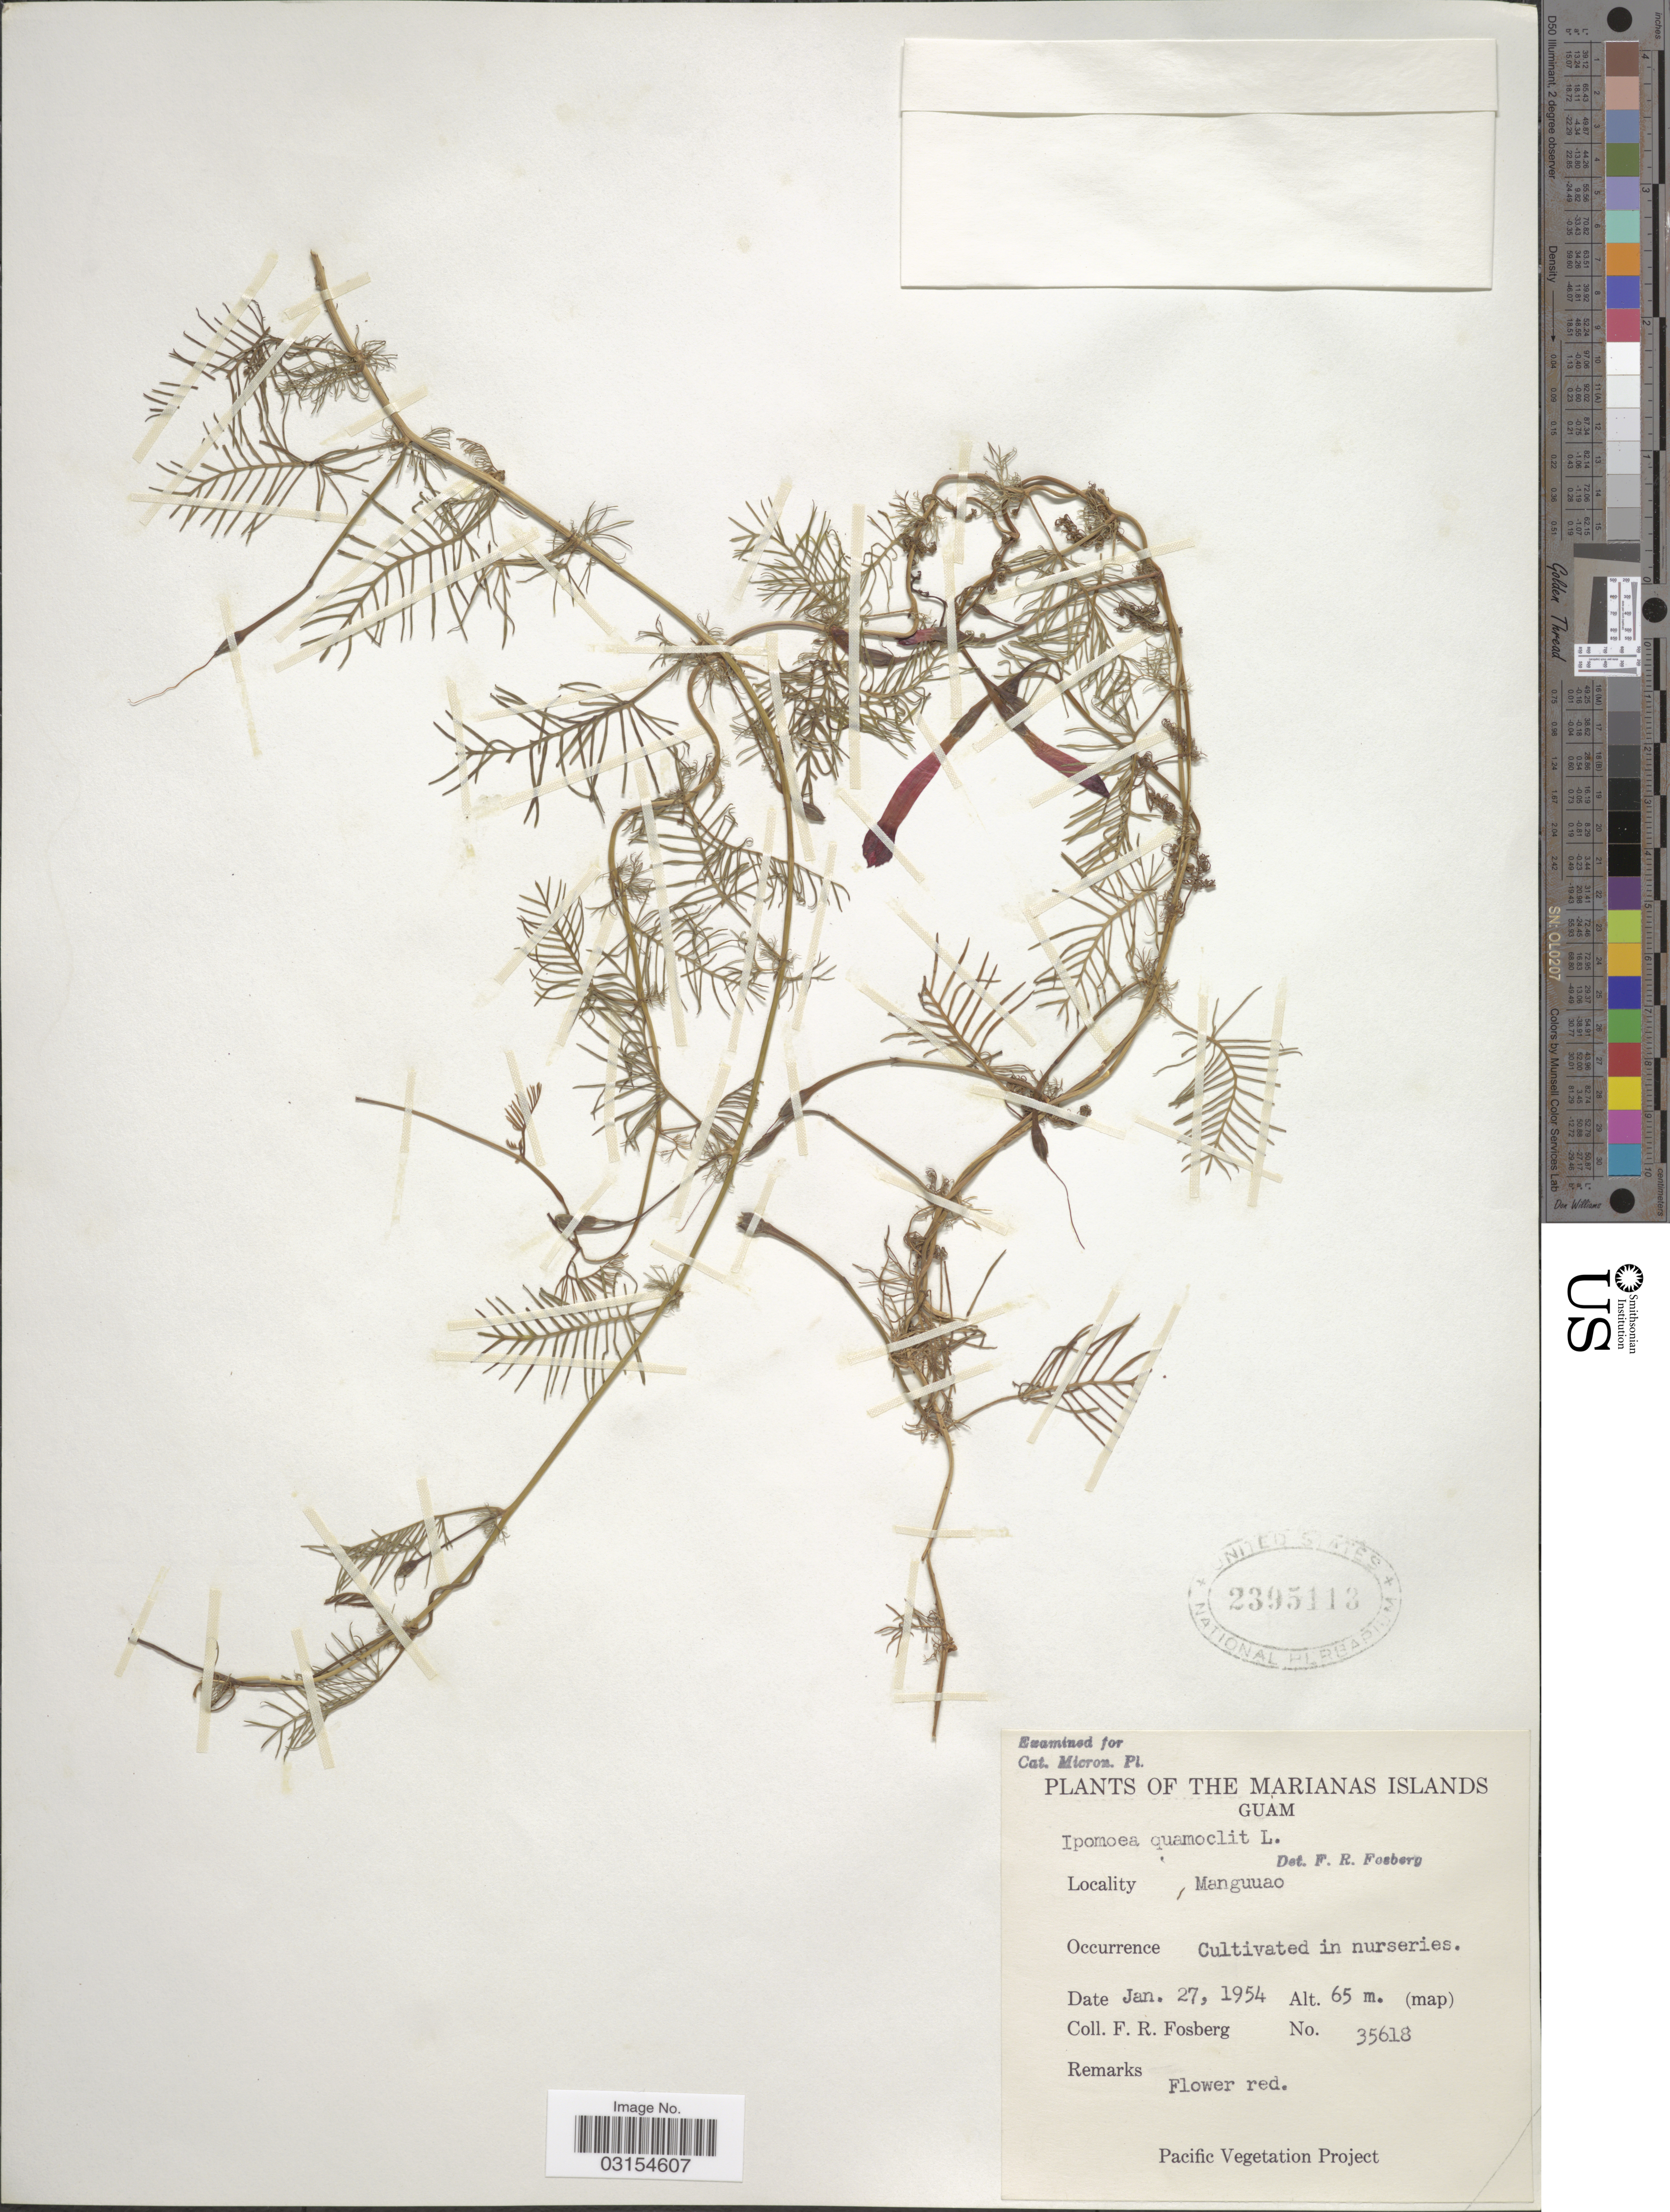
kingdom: Plantae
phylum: Tracheophyta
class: Magnoliopsida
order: Solanales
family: Convolvulaceae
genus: Ipomoea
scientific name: Ipomoea quamoclit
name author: L.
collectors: F. R. Fosberg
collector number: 35618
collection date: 1954-01-27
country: Guam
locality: Marianas Islans. Manguuao.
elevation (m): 65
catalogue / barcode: US 2395113